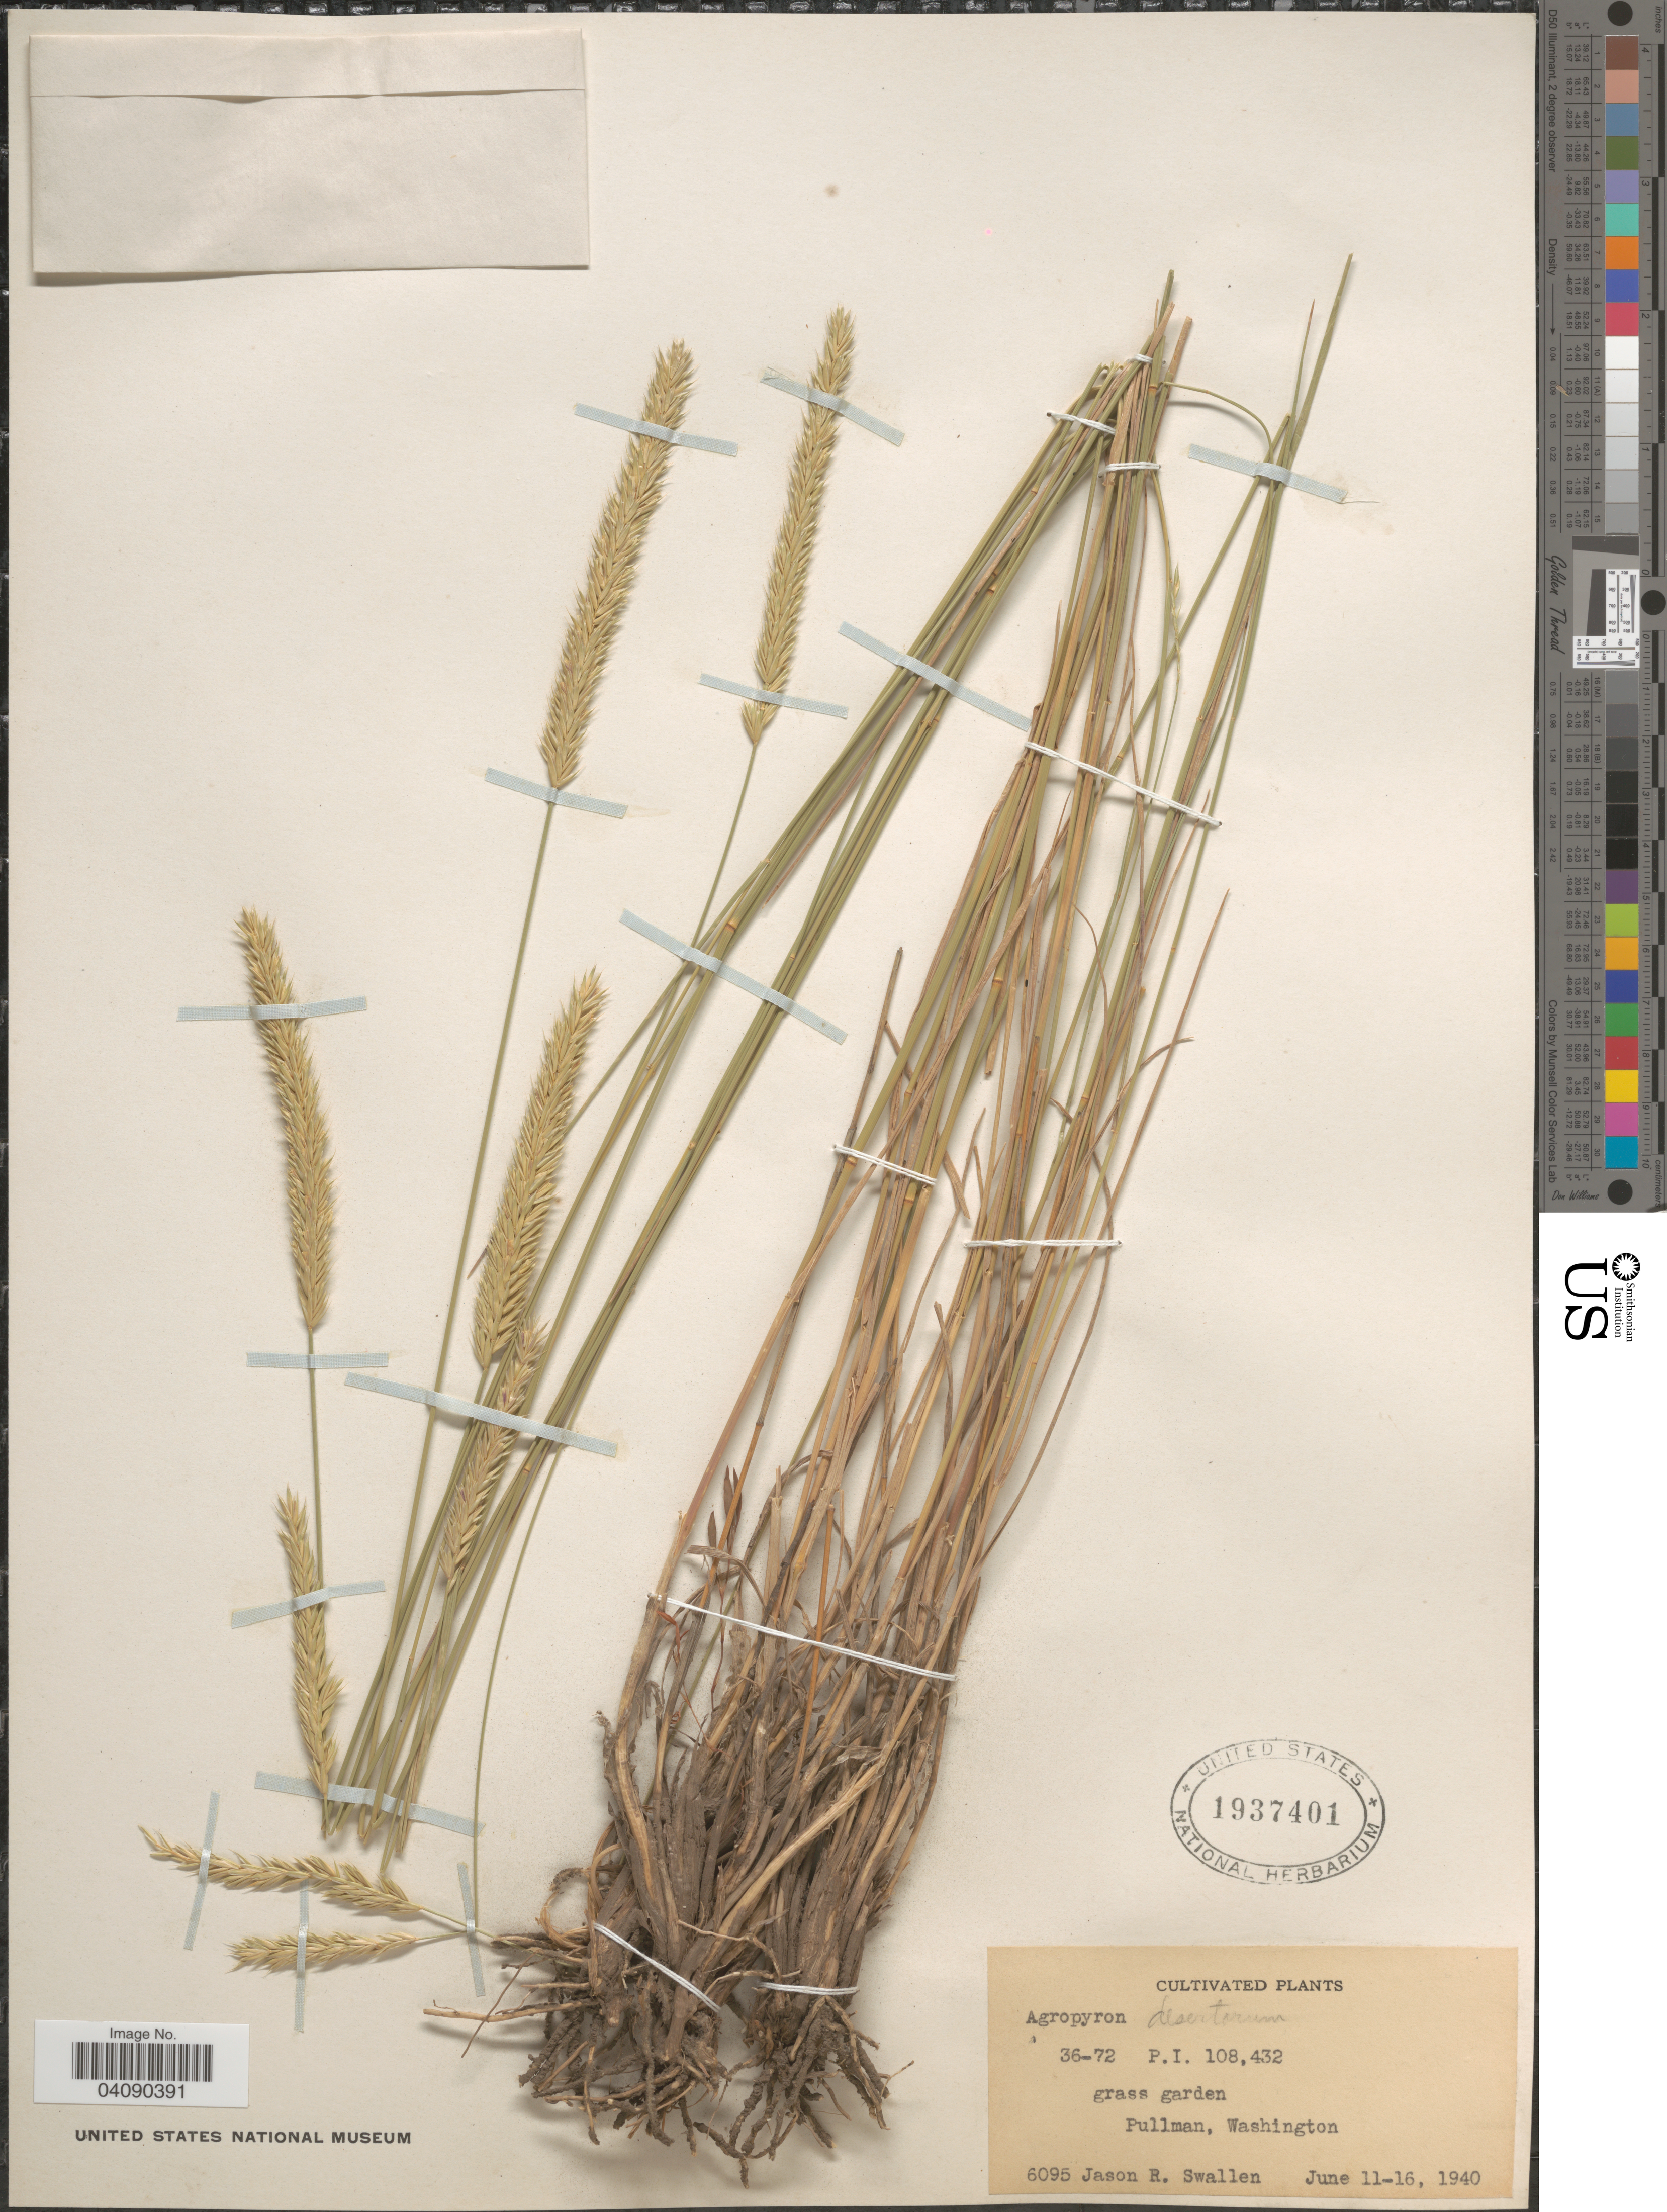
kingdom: Plantae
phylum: Tracheophyta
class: Liliopsida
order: Poales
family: Poaceae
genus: Agropyron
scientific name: Agropyron desertorum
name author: (Fisch. ex Link) Schult.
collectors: J. R. Swallen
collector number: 6095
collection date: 1940-06-11/1940-06-16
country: United States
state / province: Washington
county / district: Whitman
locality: Grass garden, Pullman.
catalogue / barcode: US 1937401